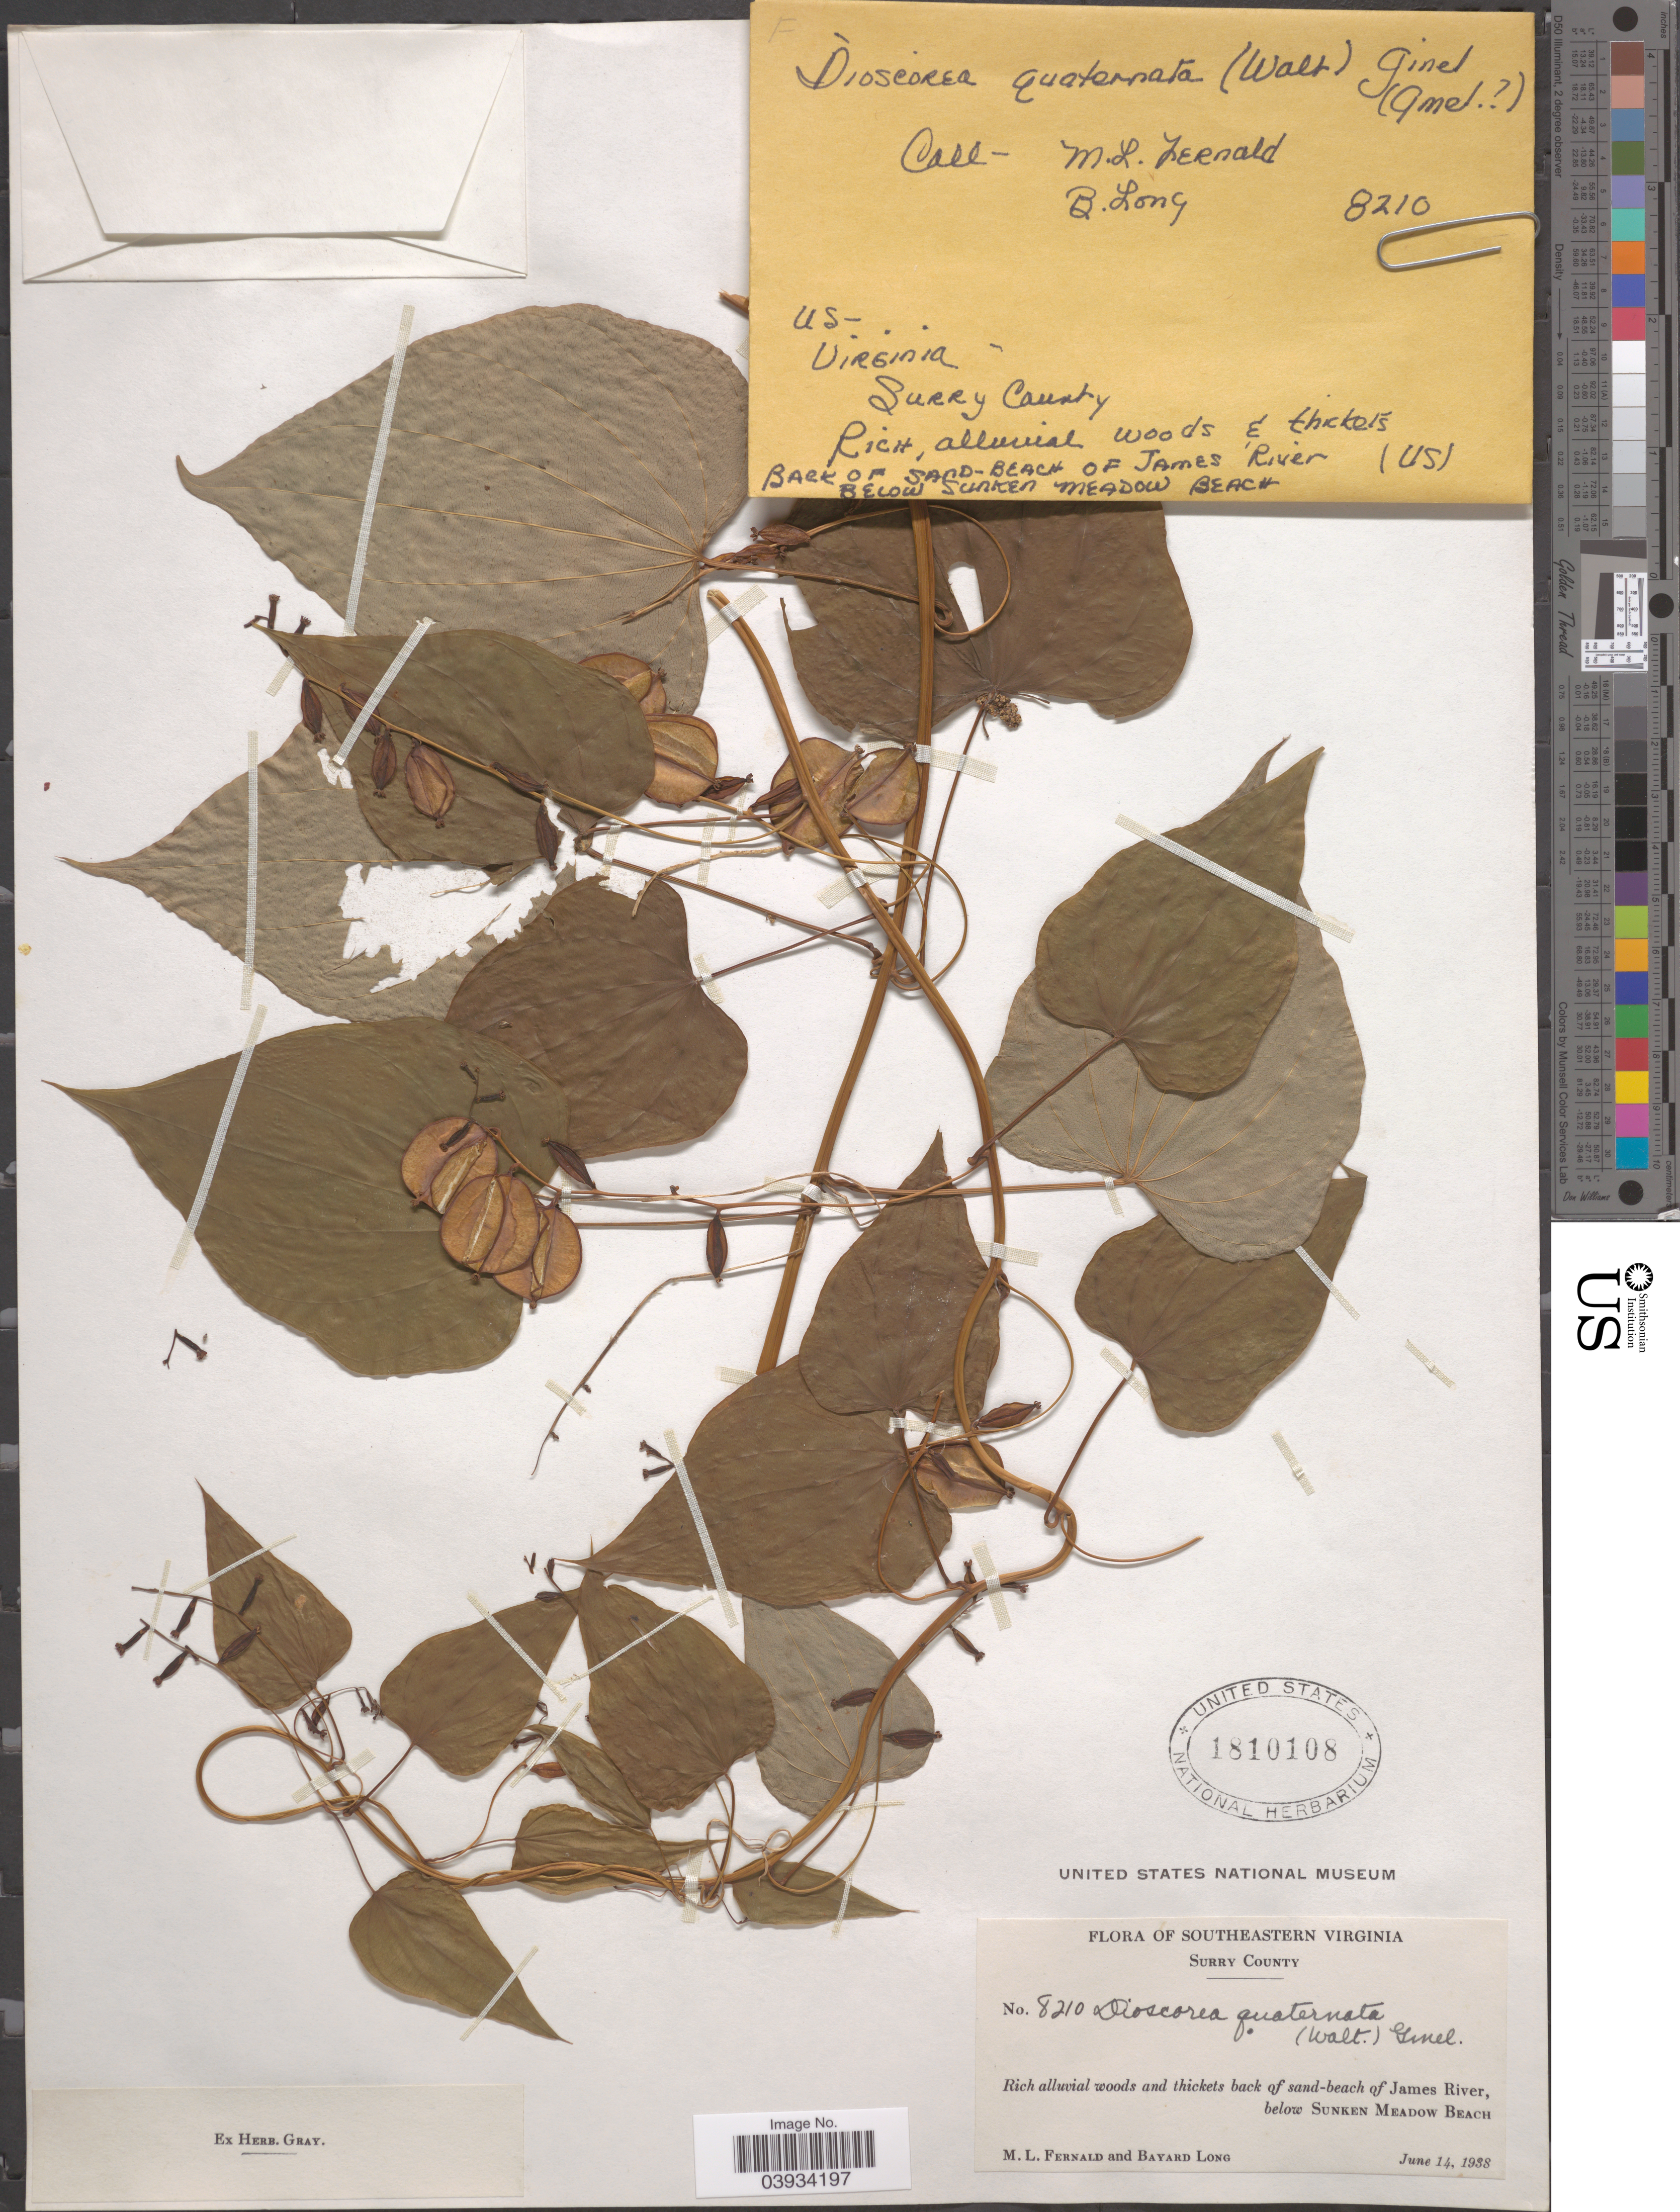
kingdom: Plantae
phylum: Tracheophyta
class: Liliopsida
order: Dioscoreales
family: Dioscoreaceae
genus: Dioscorea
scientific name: Dioscorea villosa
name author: L.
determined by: Strong, M. T., (US), Smithsonian Institution - National Museum of Natural History (UNITED STATES)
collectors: M. L. Fernald & B. Long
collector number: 8210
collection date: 1938-06-14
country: United States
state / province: Virginia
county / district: Surry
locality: Southeastern Virginia. Surry County. James River, below Sunken Meadow Beach.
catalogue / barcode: US 1810108